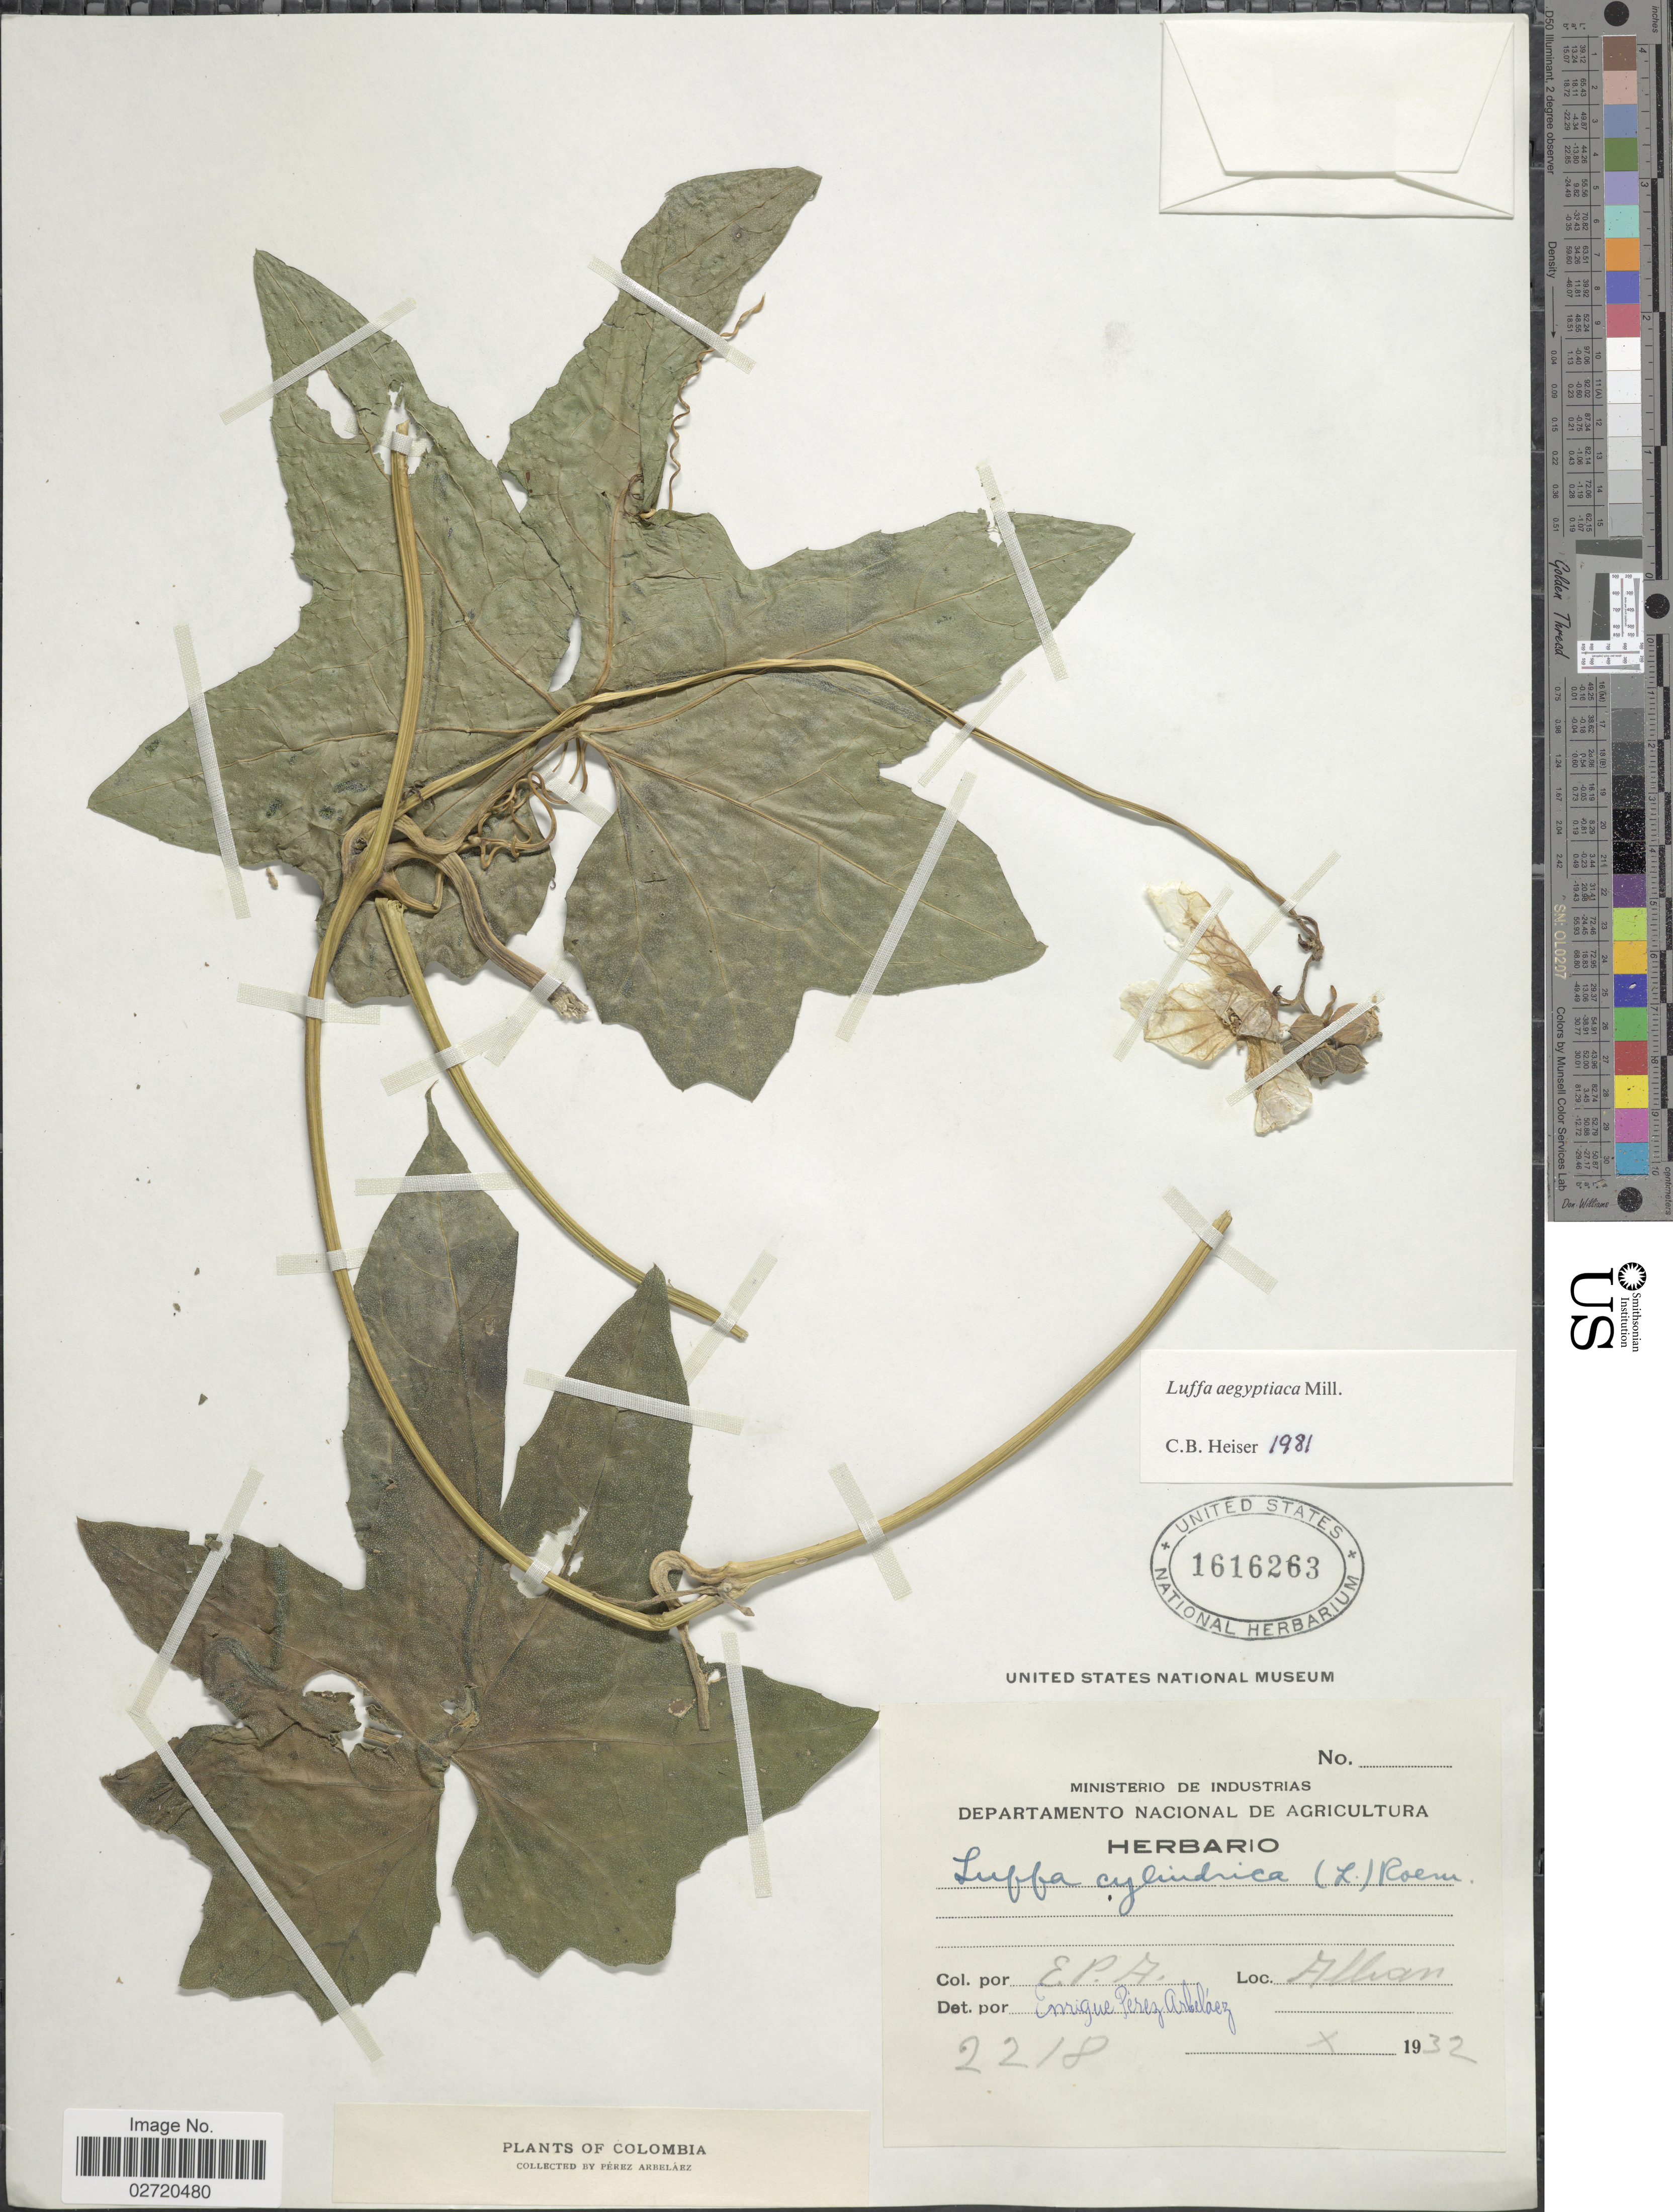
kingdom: Plantae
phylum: Tracheophyta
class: Magnoliopsida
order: Cucurbitales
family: Cucurbitaceae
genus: Luffa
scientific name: Luffa aegyptiaca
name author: Mill.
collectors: E. Pérez Arbeláez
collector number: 2218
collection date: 1932-10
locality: Alban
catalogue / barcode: US 1616263